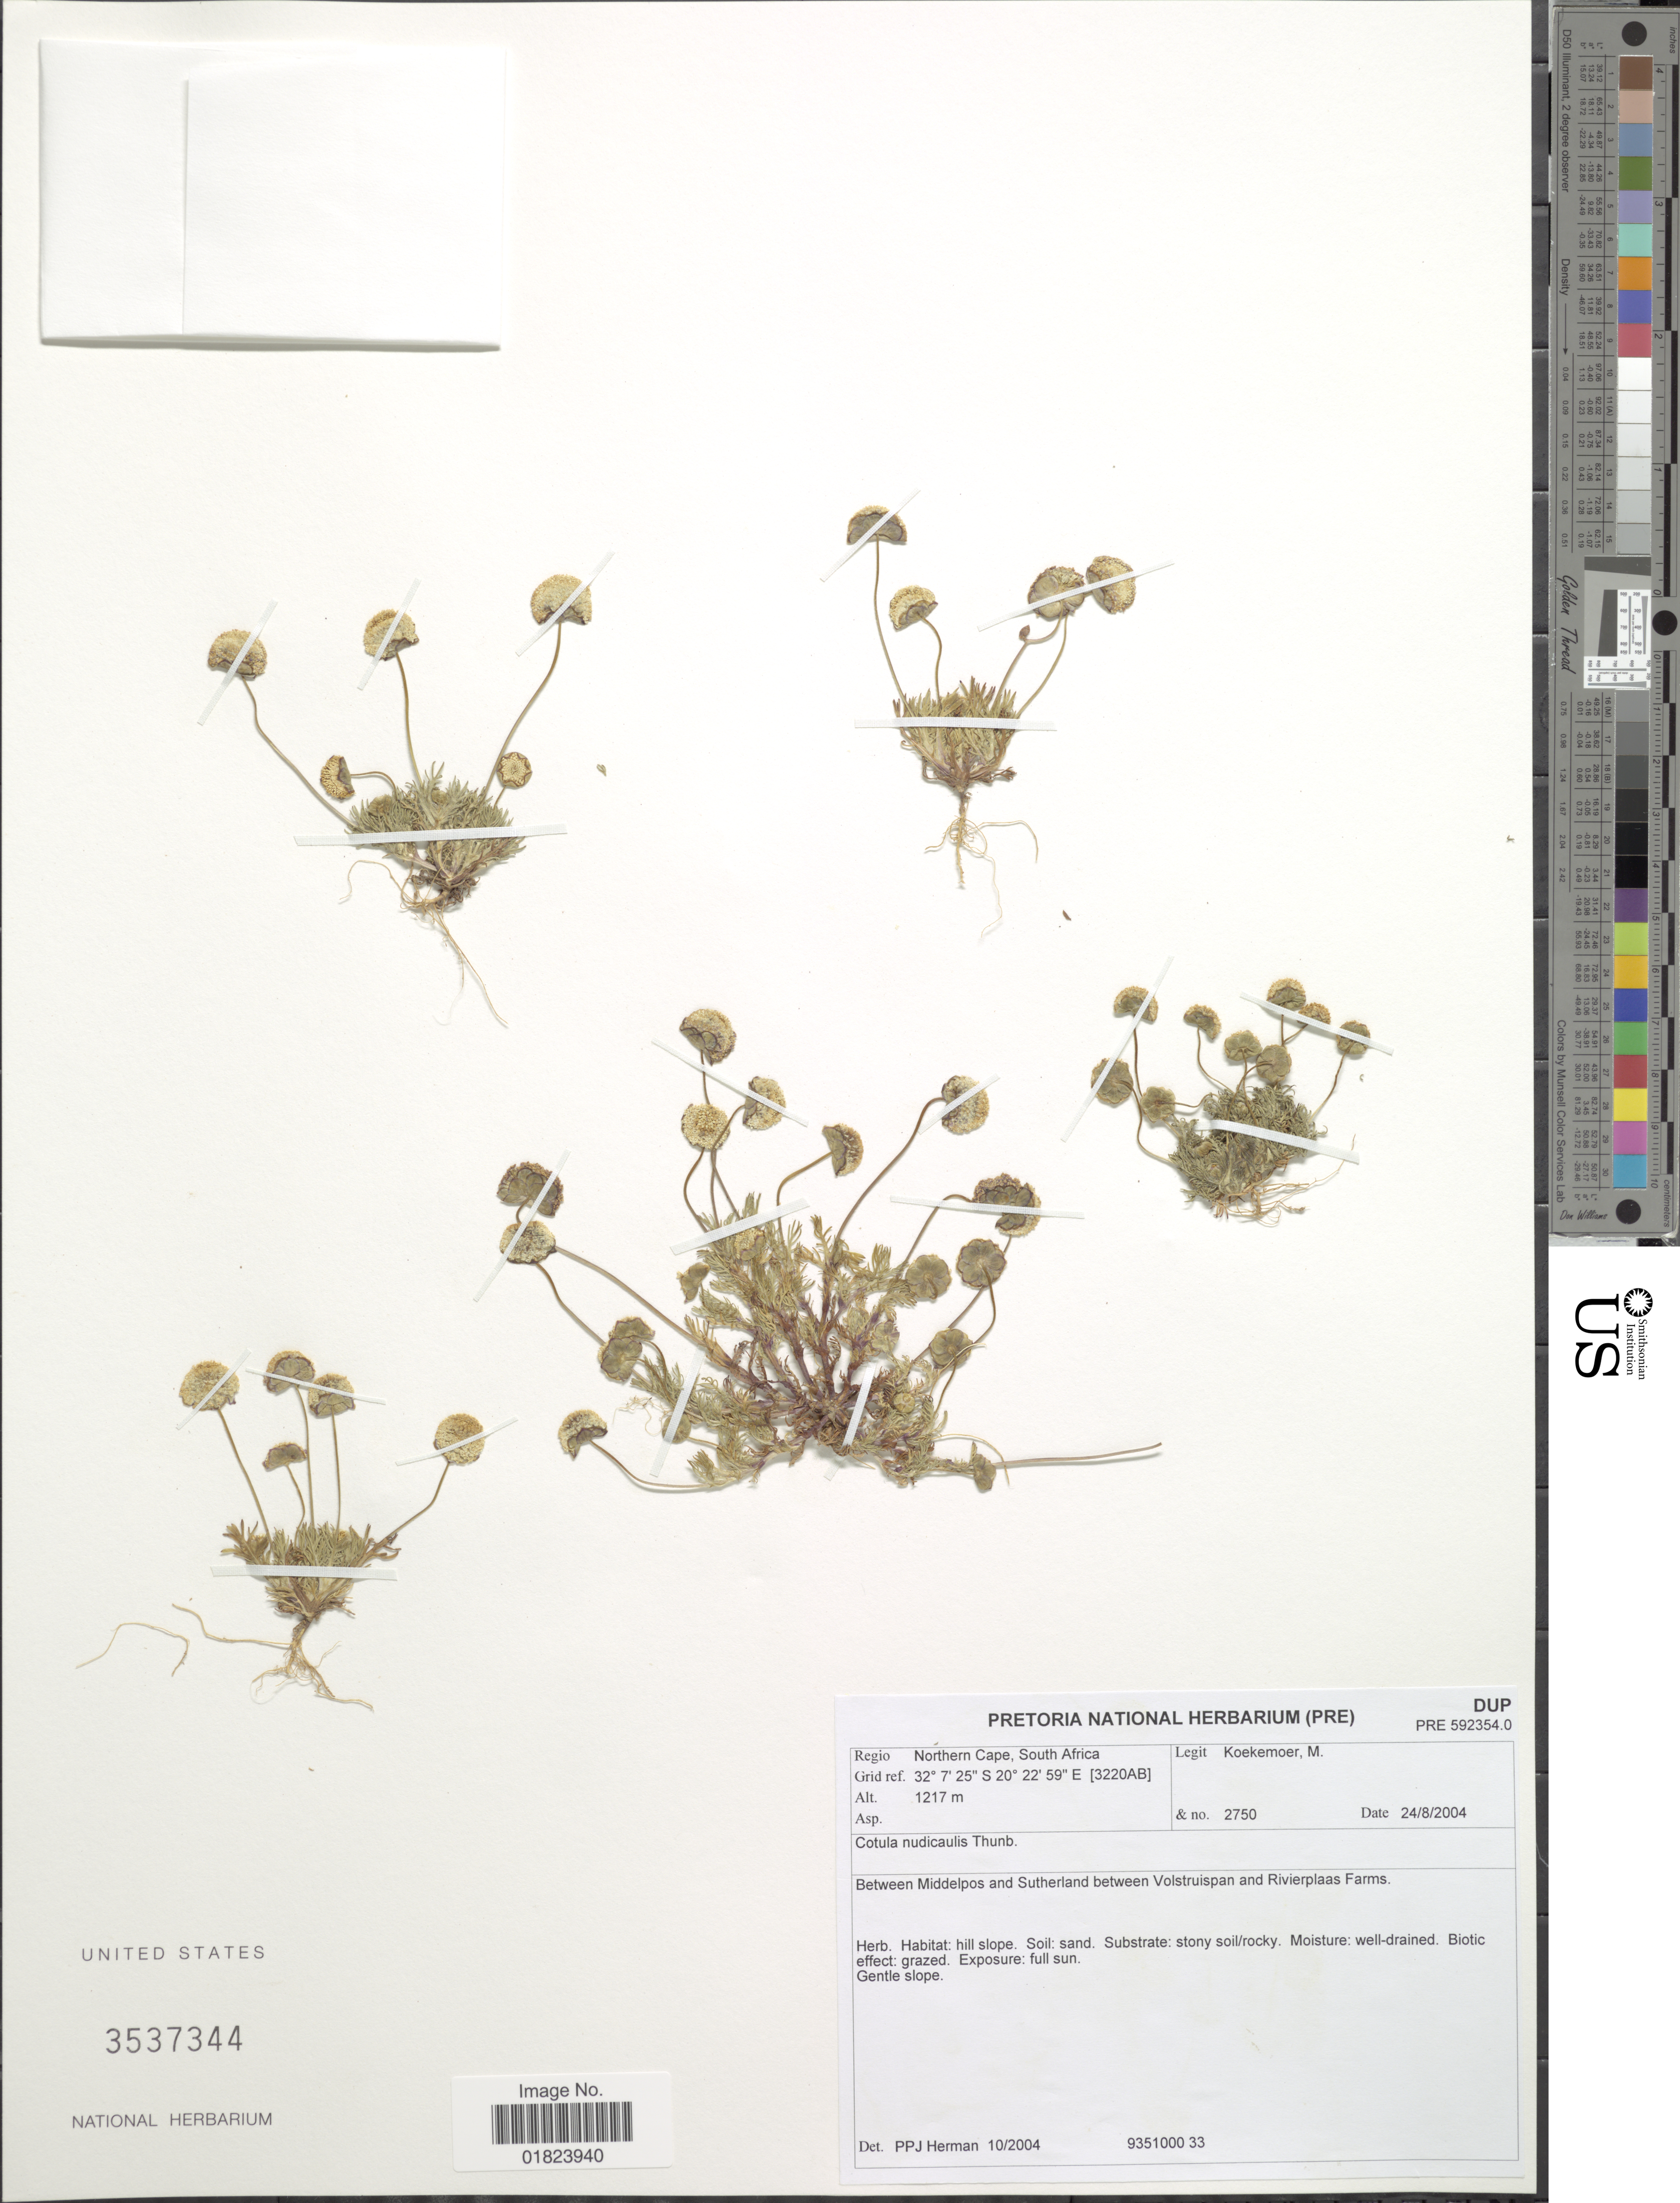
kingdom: Plantae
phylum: Tracheophyta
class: Magnoliopsida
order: Asterales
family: Asteraceae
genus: Cotula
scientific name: Cotula nudicaulis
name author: Thunb.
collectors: M. Koekemoer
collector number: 2750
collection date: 2004-08-24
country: South Africa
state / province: Northern Cape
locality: Between Middelpos and Sutherland between Volstruispan and Rivierplaas Farms, hill slope.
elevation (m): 1217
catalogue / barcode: US 3537344